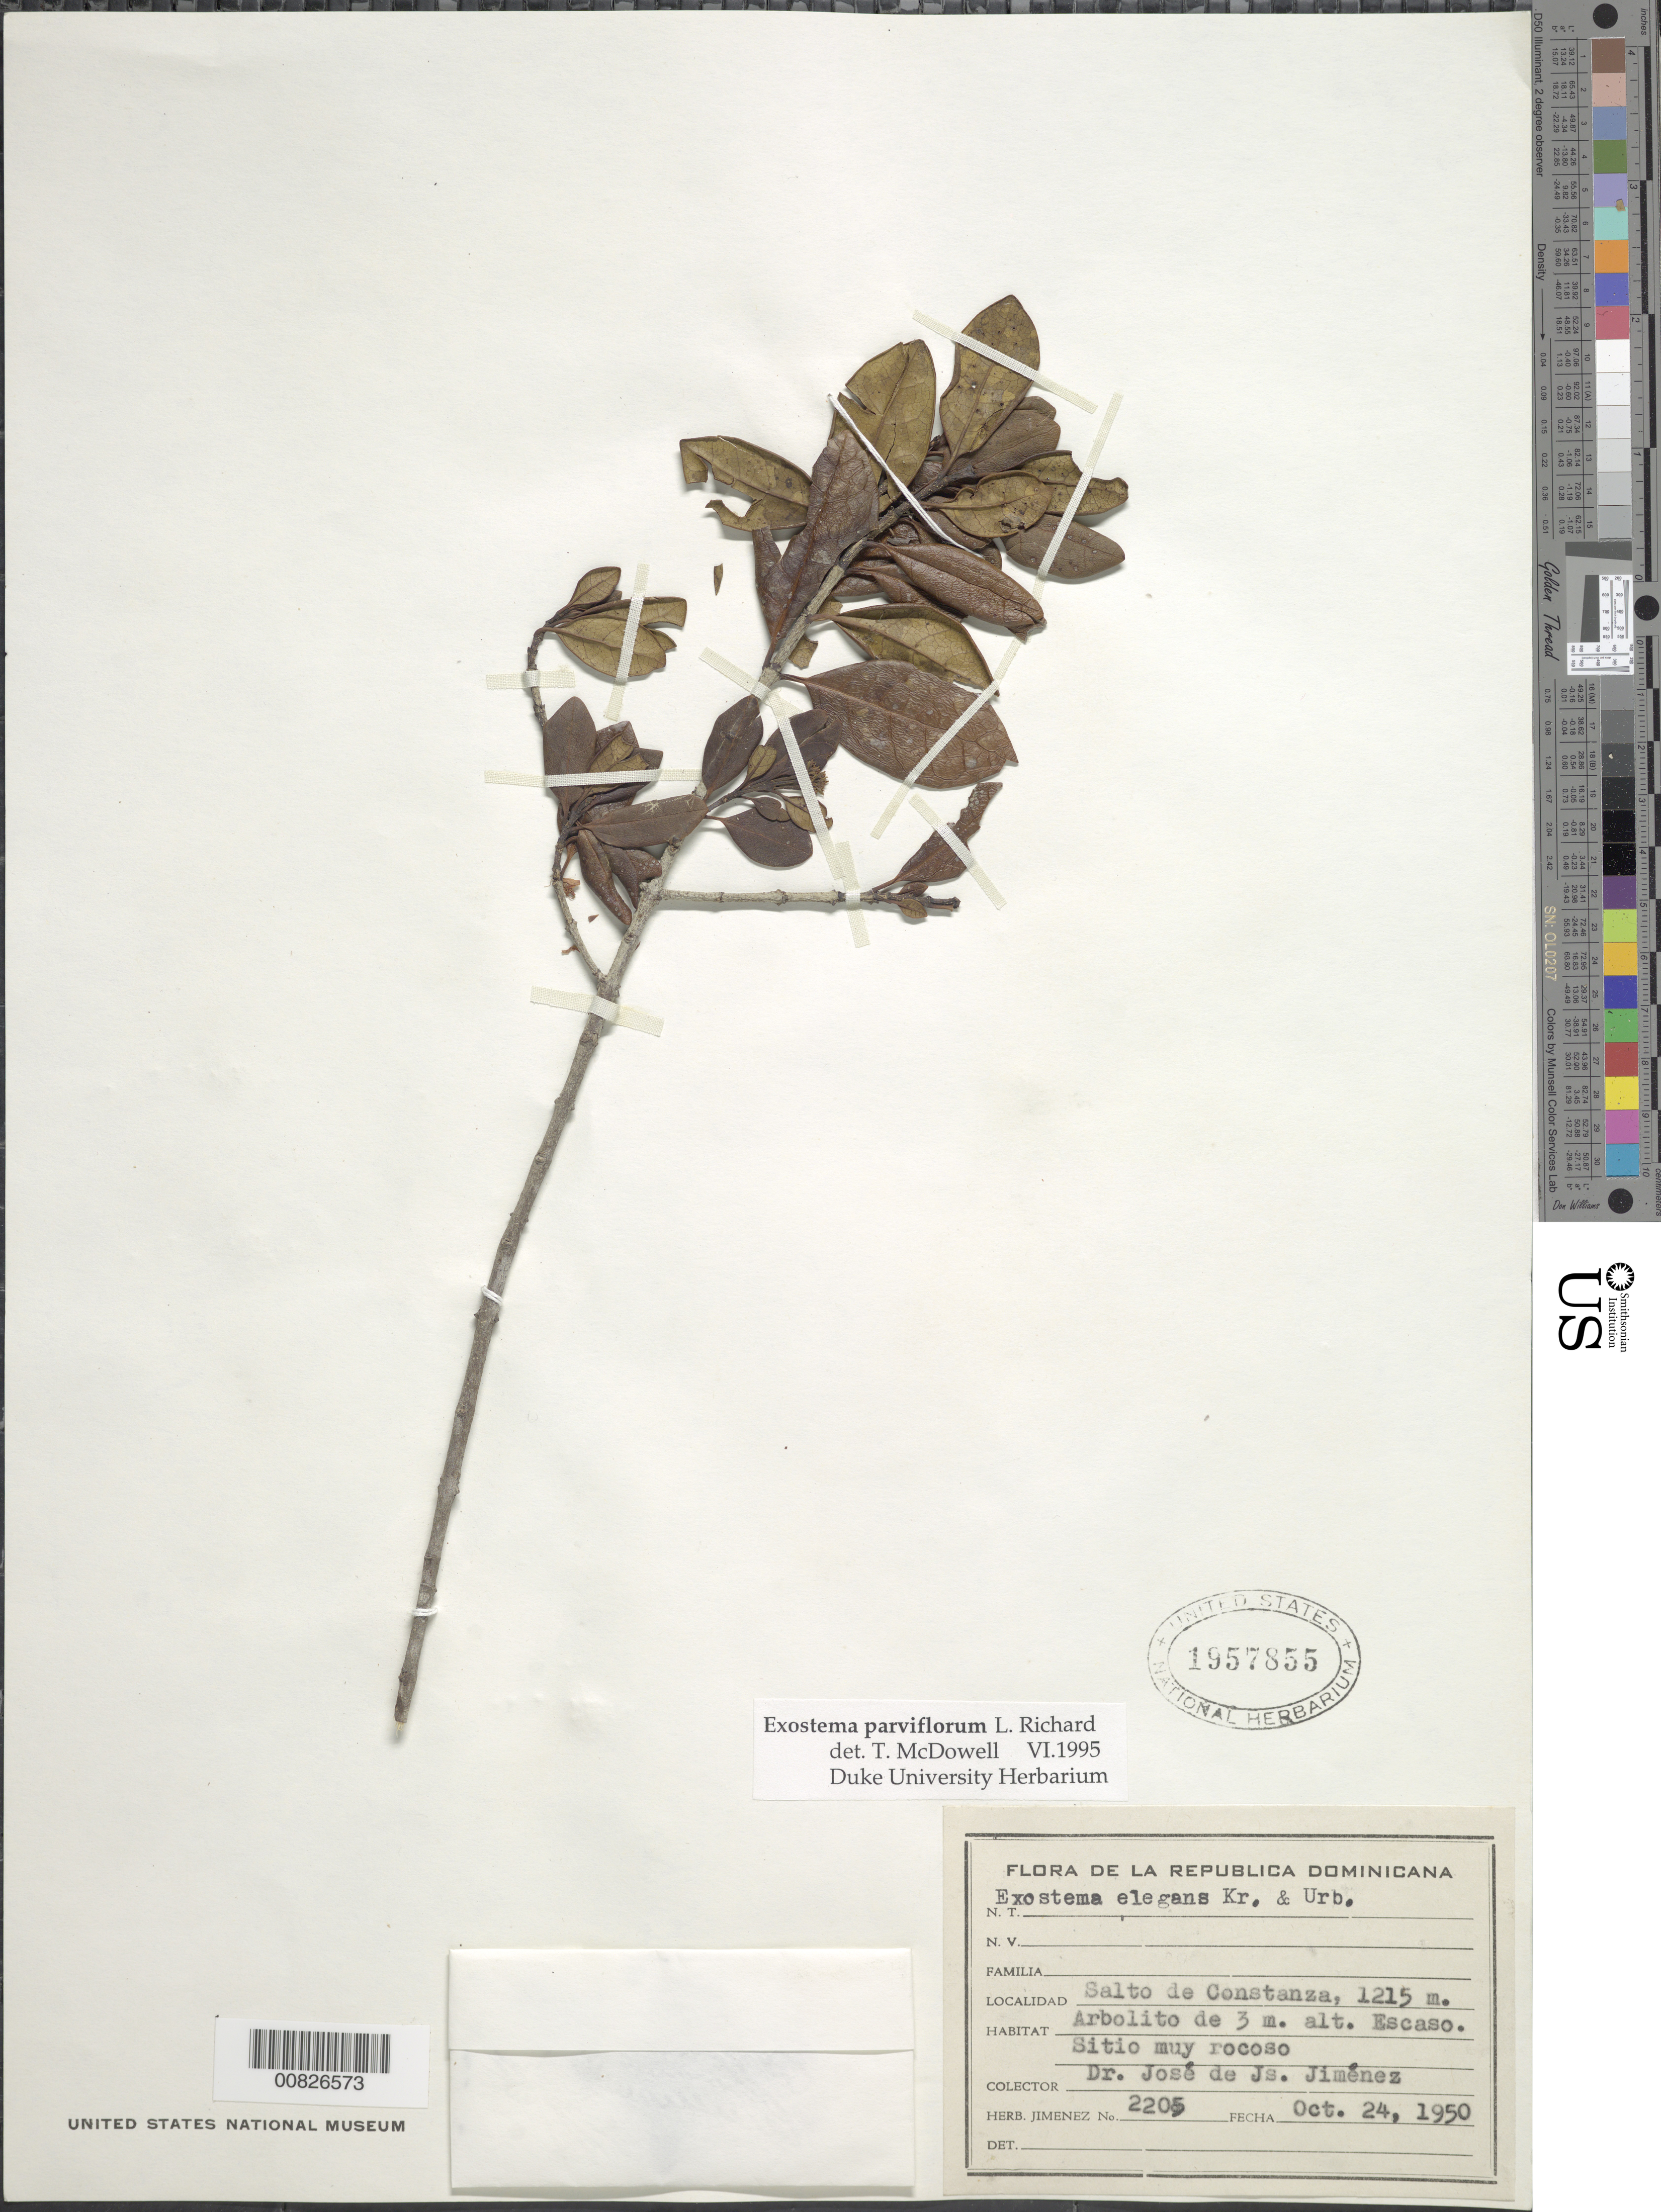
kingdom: Plantae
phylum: Tracheophyta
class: Magnoliopsida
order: Gentianales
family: Rubiaceae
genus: Exostema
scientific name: Exostema parviflorum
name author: A. Rich. ex Humb. & Bonpl.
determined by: McDowell, T.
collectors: J. J. Jiménez Almonte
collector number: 2205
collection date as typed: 24 Oct 1950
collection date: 1950-10-24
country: Dominican Republic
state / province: La Vega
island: Hispaniola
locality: Salto de Constanza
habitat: Sitio muy rocoso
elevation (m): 1215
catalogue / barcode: US 1957855